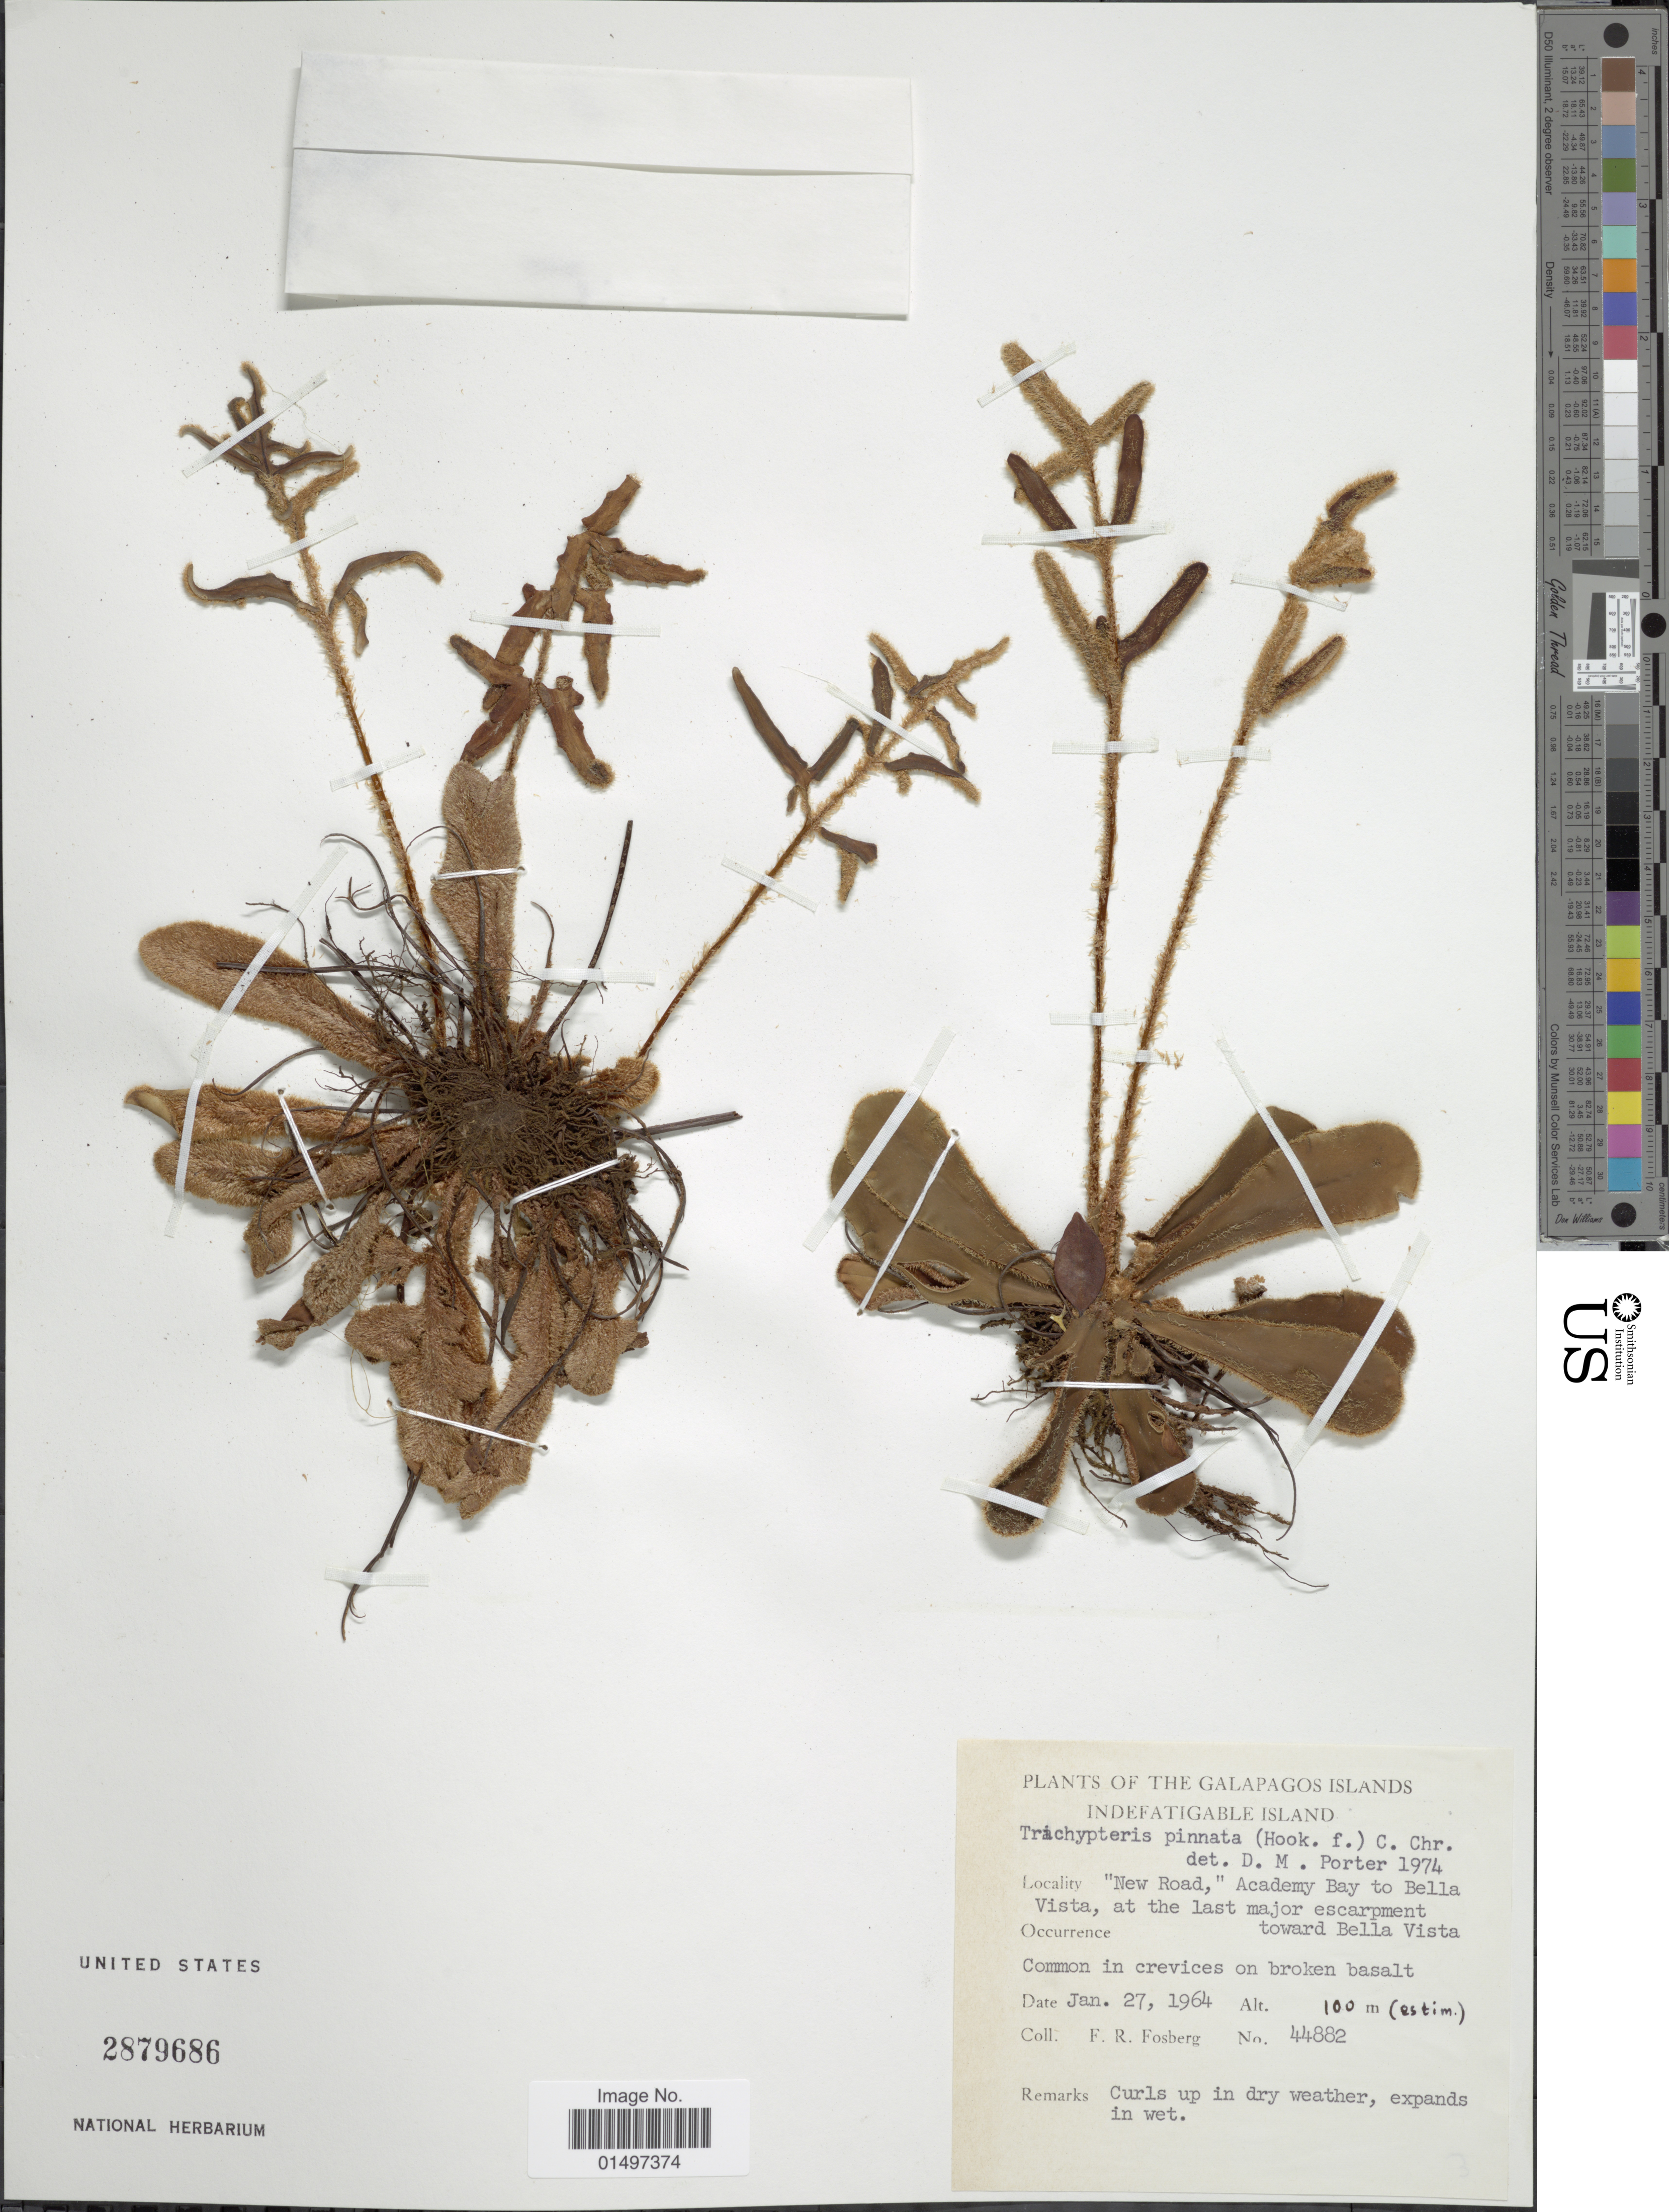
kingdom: Plantae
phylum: Tracheophyta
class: Polypodiopsida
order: Polypodiales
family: Pteridaceae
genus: Trachypteris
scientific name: Trachypteris pinnata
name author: (Hook. f.) C. Chr.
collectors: F. R. Fosberg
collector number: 44882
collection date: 1964-01-27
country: Ecuador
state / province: Colón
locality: The Galapagos Islands. Indefatigable Island. 'New Road,' Academy Bay to Bella Vista, at the last major escarpment toward Bella Vista.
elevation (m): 100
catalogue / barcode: US 2879686